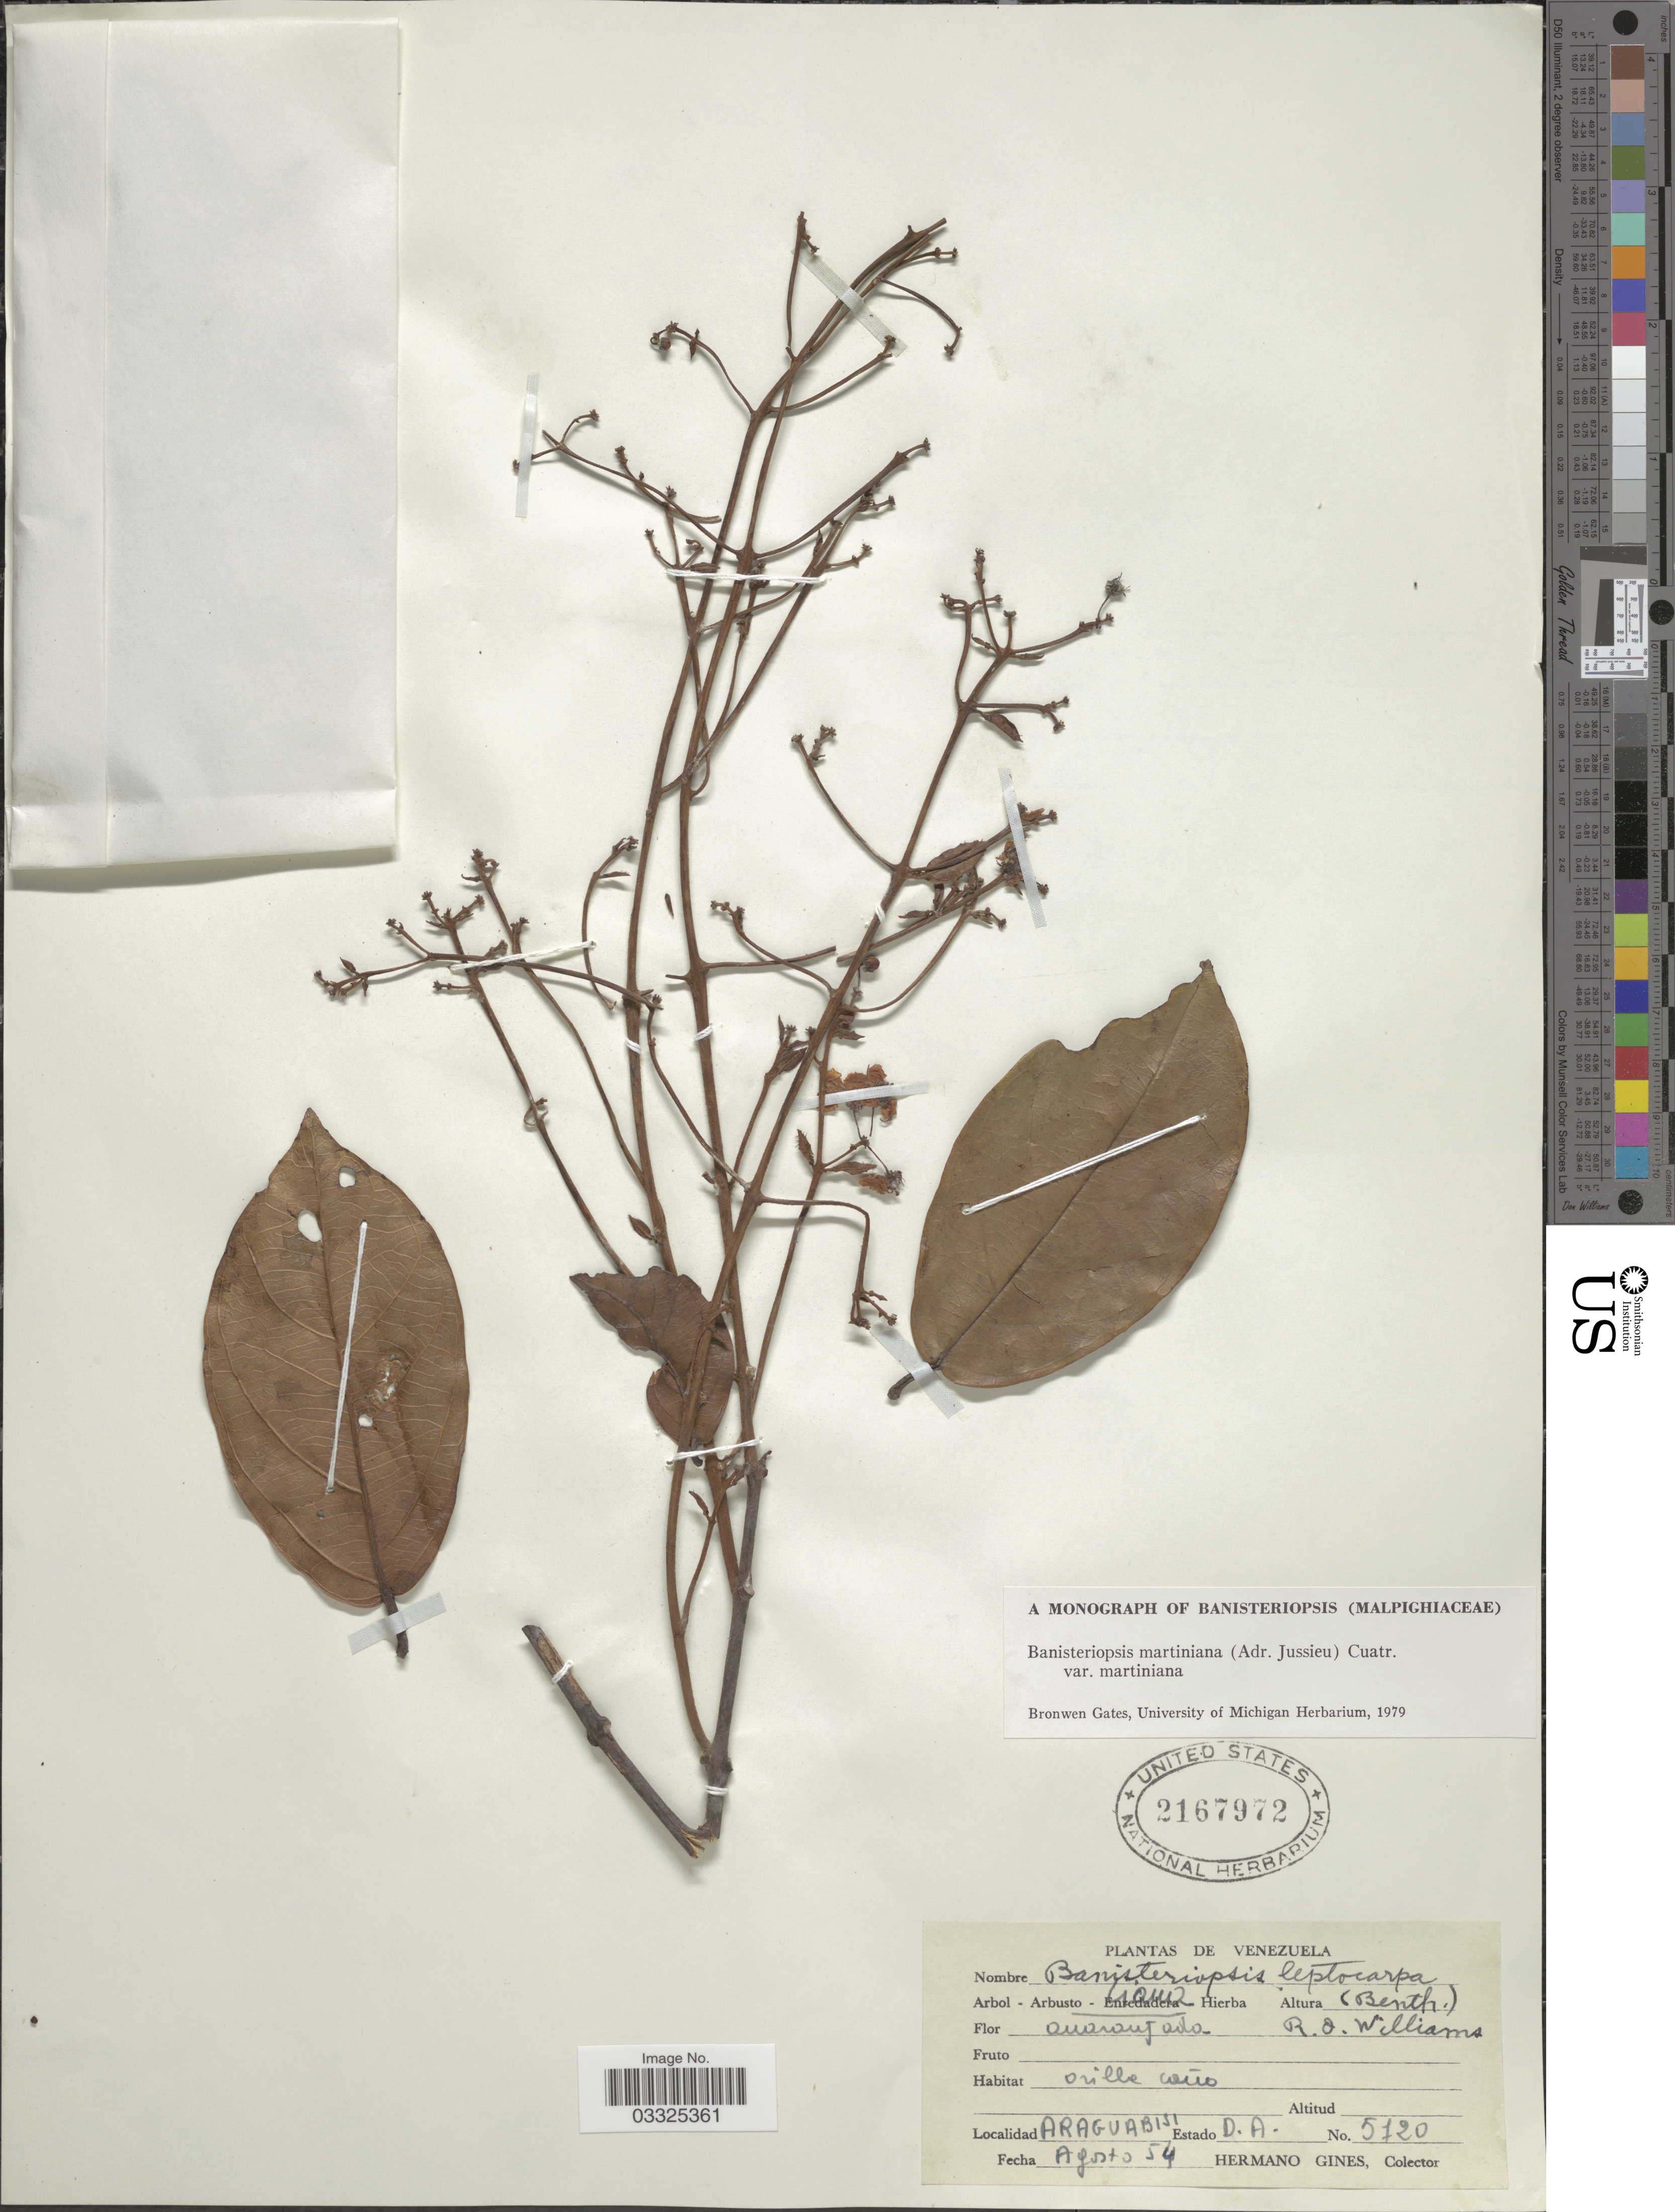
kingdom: Plantae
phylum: Tracheophyta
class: Magnoliopsida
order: Malpighiales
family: Malpighiaceae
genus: Banisteriopsis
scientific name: Banisteriopsis martiniana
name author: (A. Juss.) Cuatrec.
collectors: Bro. Gines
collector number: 5720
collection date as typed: Transcribed d/m/y: /8/54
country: Venezuela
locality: Araguabisi, D.A.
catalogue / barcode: US 2167972